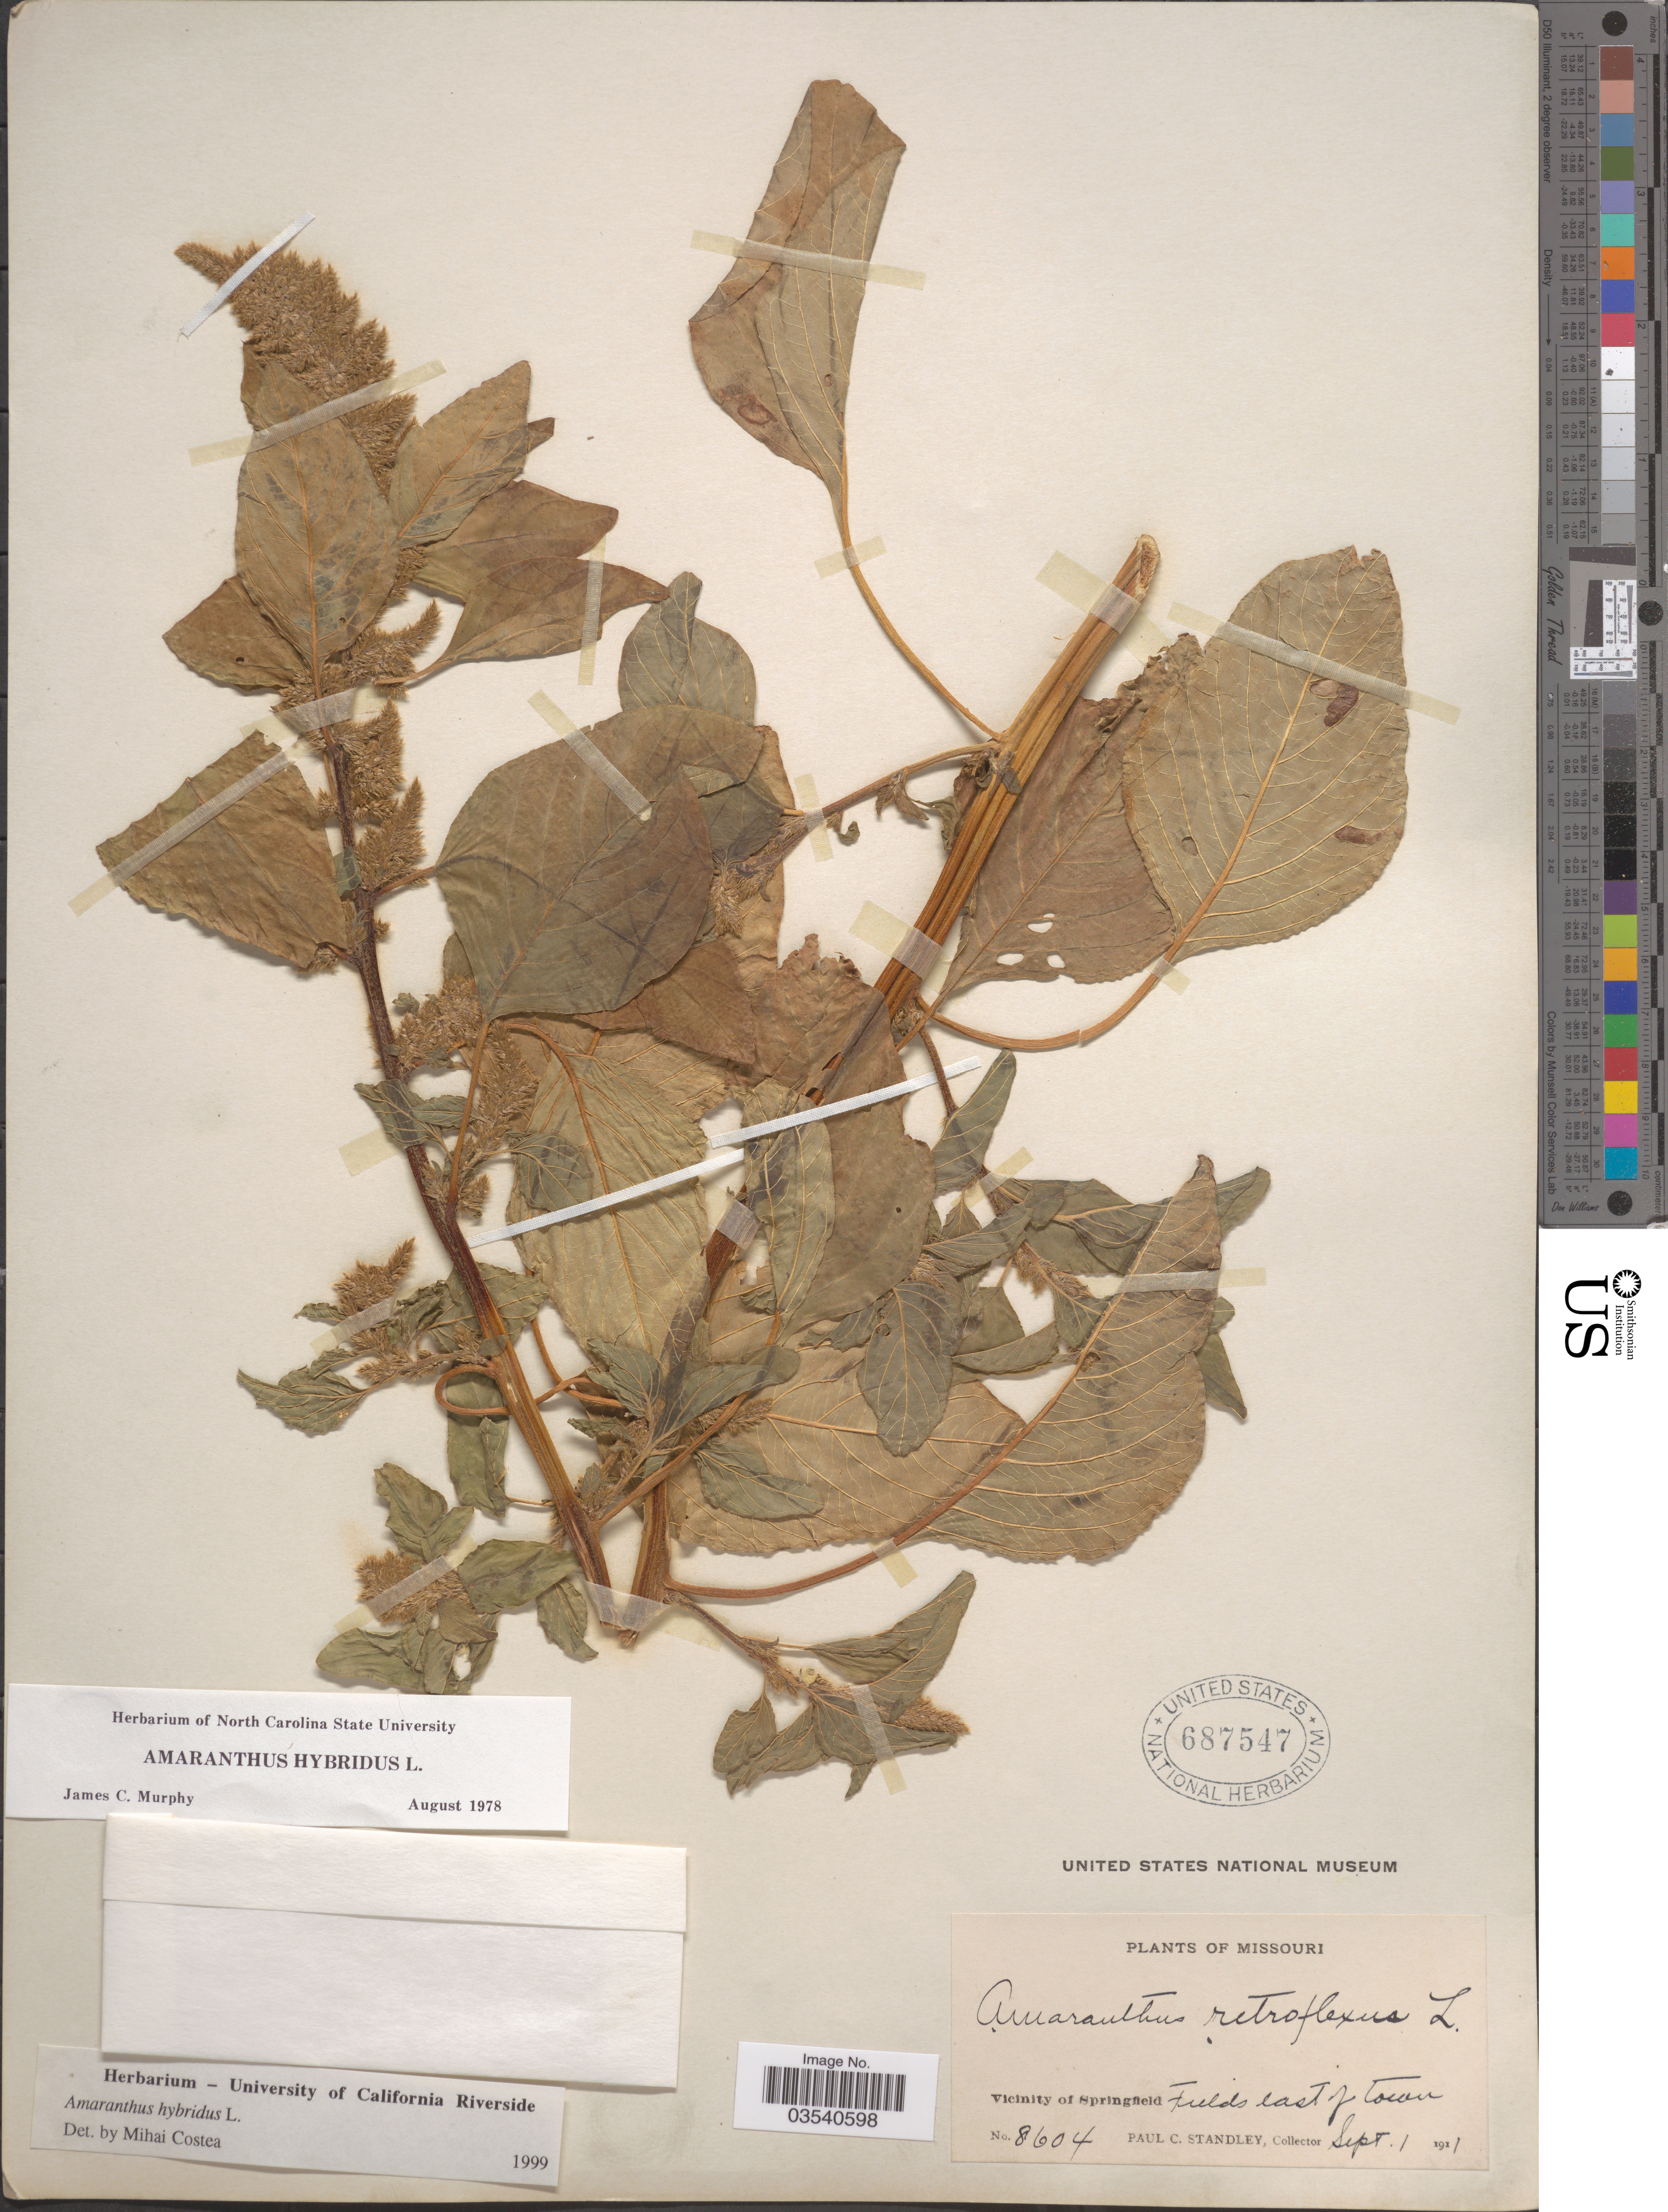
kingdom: Plantae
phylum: Tracheophyta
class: Magnoliopsida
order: Caryophyllales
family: Amaranthaceae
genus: Amaranthus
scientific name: Amaranthus hybridus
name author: L.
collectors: P. C. Standley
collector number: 8604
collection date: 1911-09-01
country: United States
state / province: Missouri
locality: Vicinity of Springfield. Fields east of town.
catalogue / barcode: US 687547